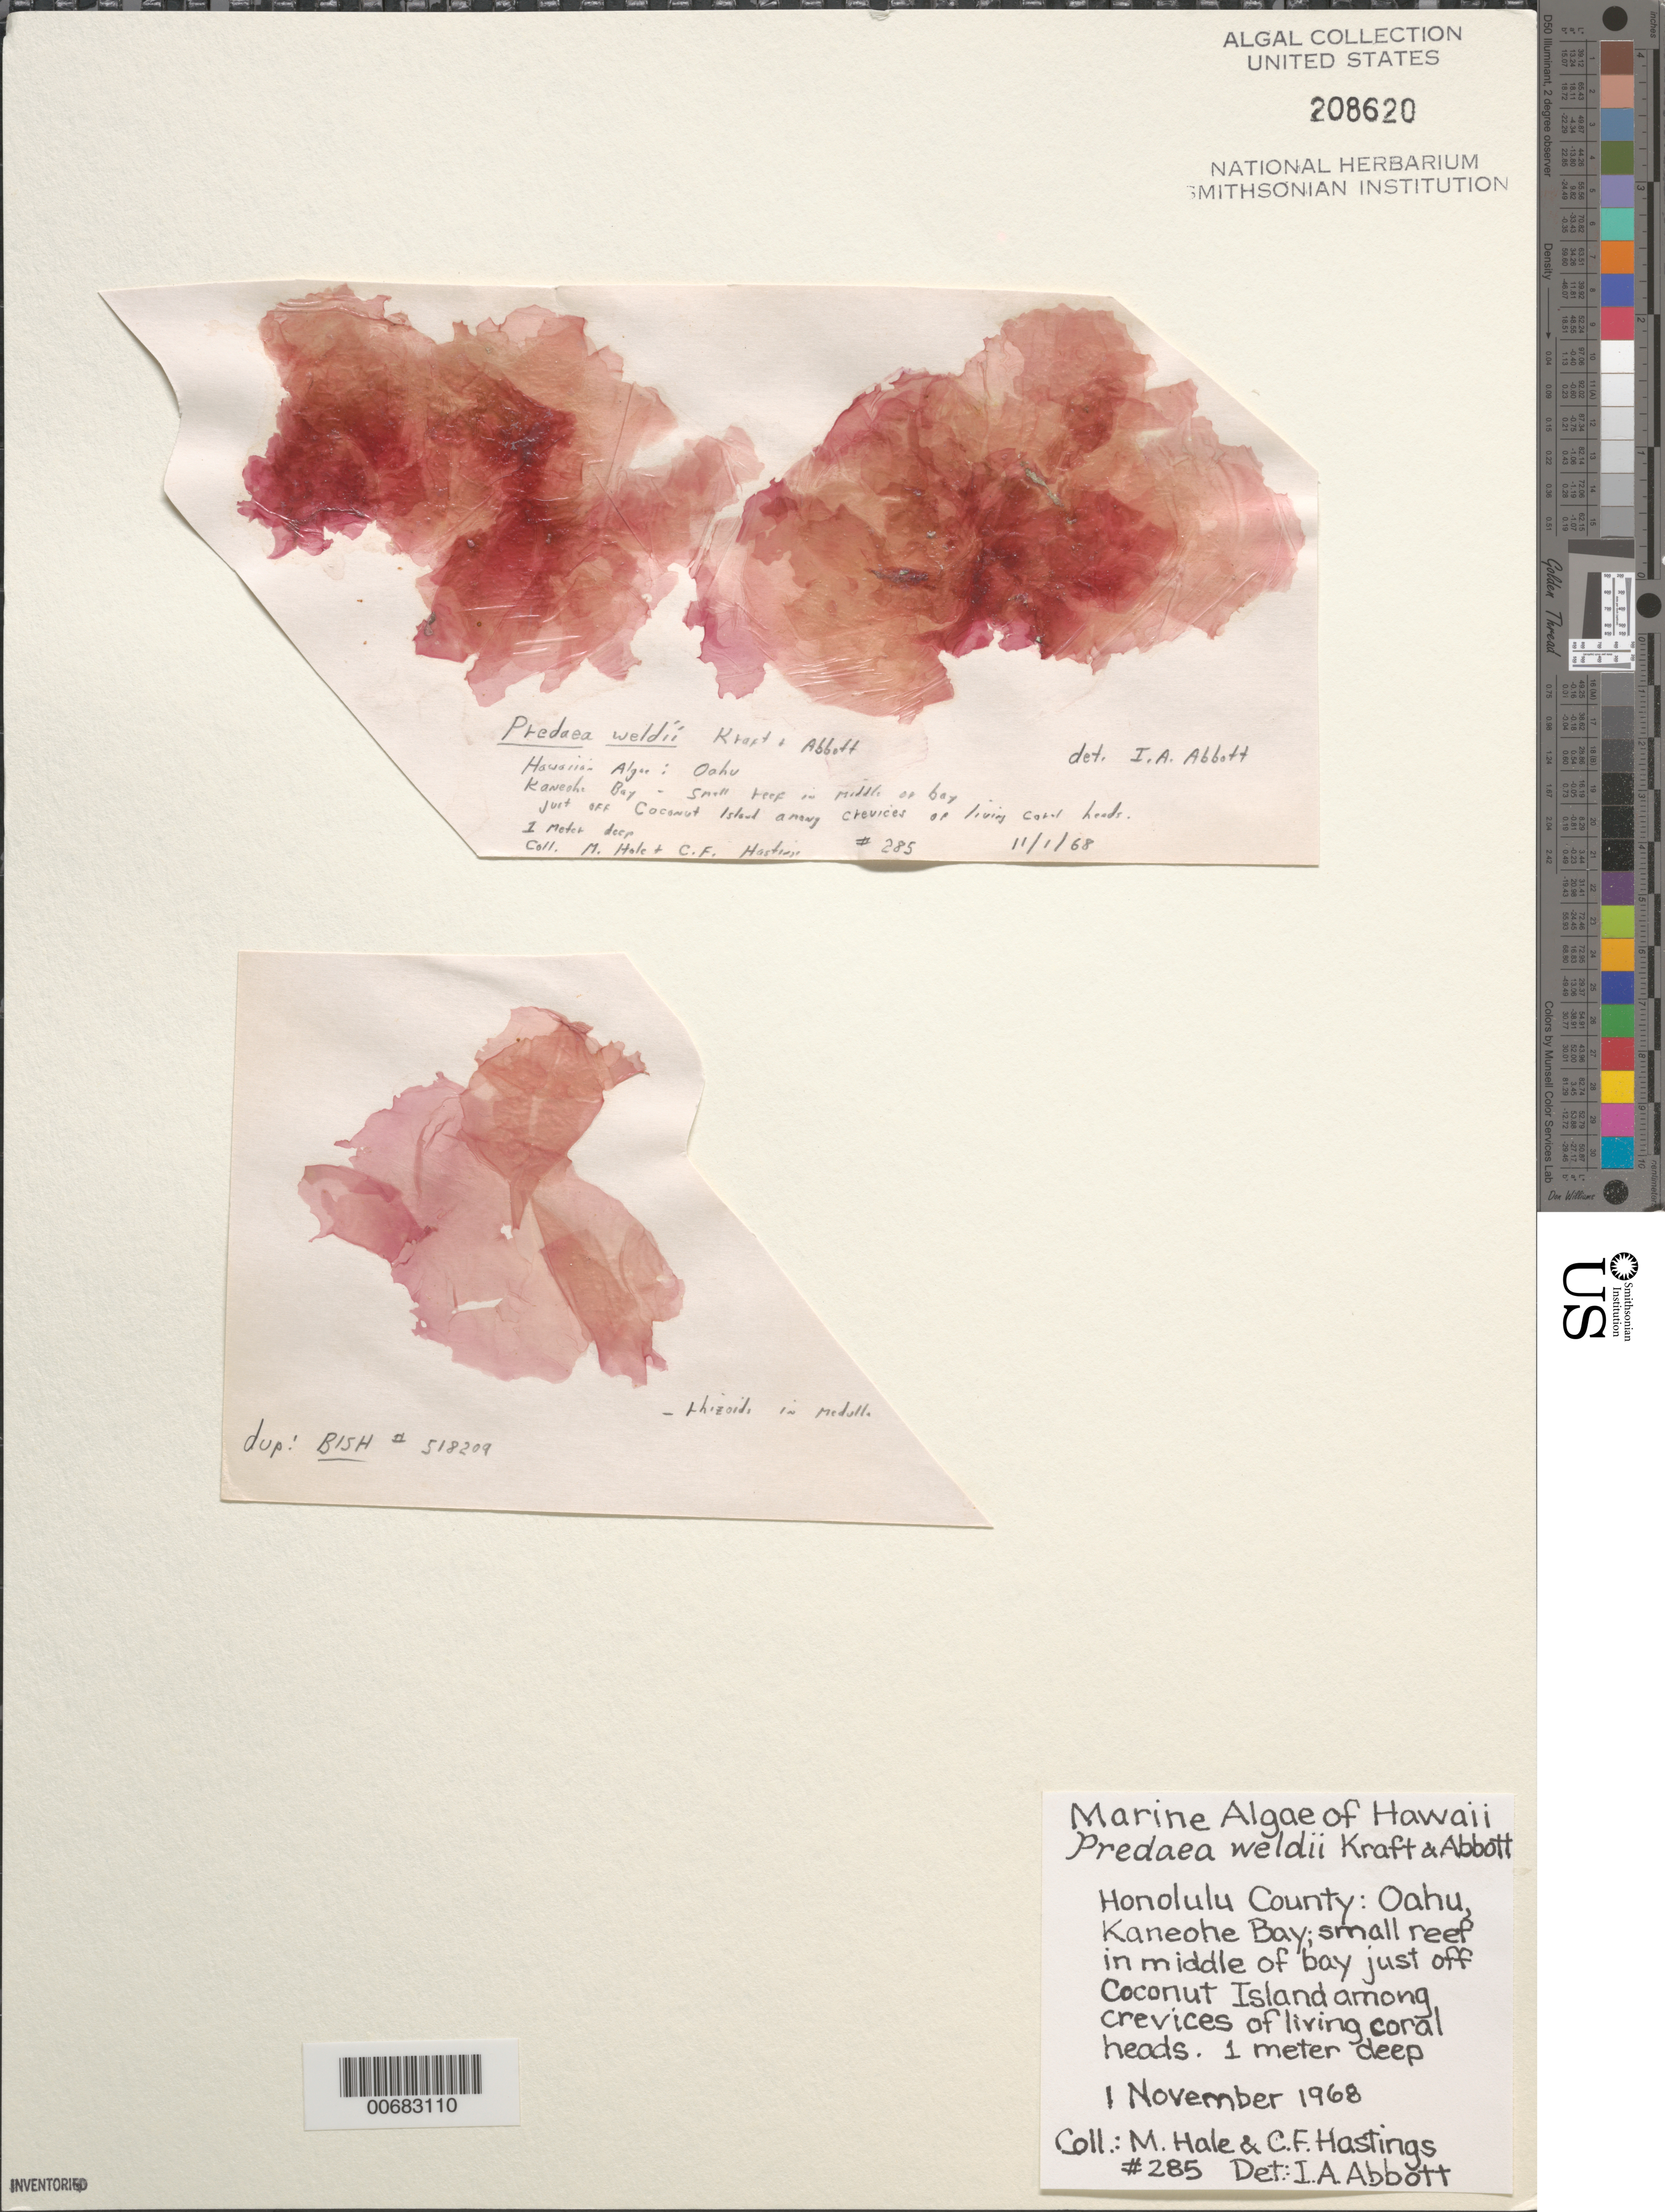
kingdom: Plantae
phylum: Rhodophyta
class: Florideophyceae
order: Nemastomatales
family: Nemastomataceae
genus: Predaea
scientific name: Predaea weldii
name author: G.T.Kraft & I.A. Abbott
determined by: Abbott, Isabella A.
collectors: M. Hale & C. Hastings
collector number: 285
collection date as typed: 01 Nov 1968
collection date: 1968-11-01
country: United States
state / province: Hawaii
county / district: Honolulu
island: Oahu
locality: Kaneohe Bay, small reef off Coconut Island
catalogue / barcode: US 208620